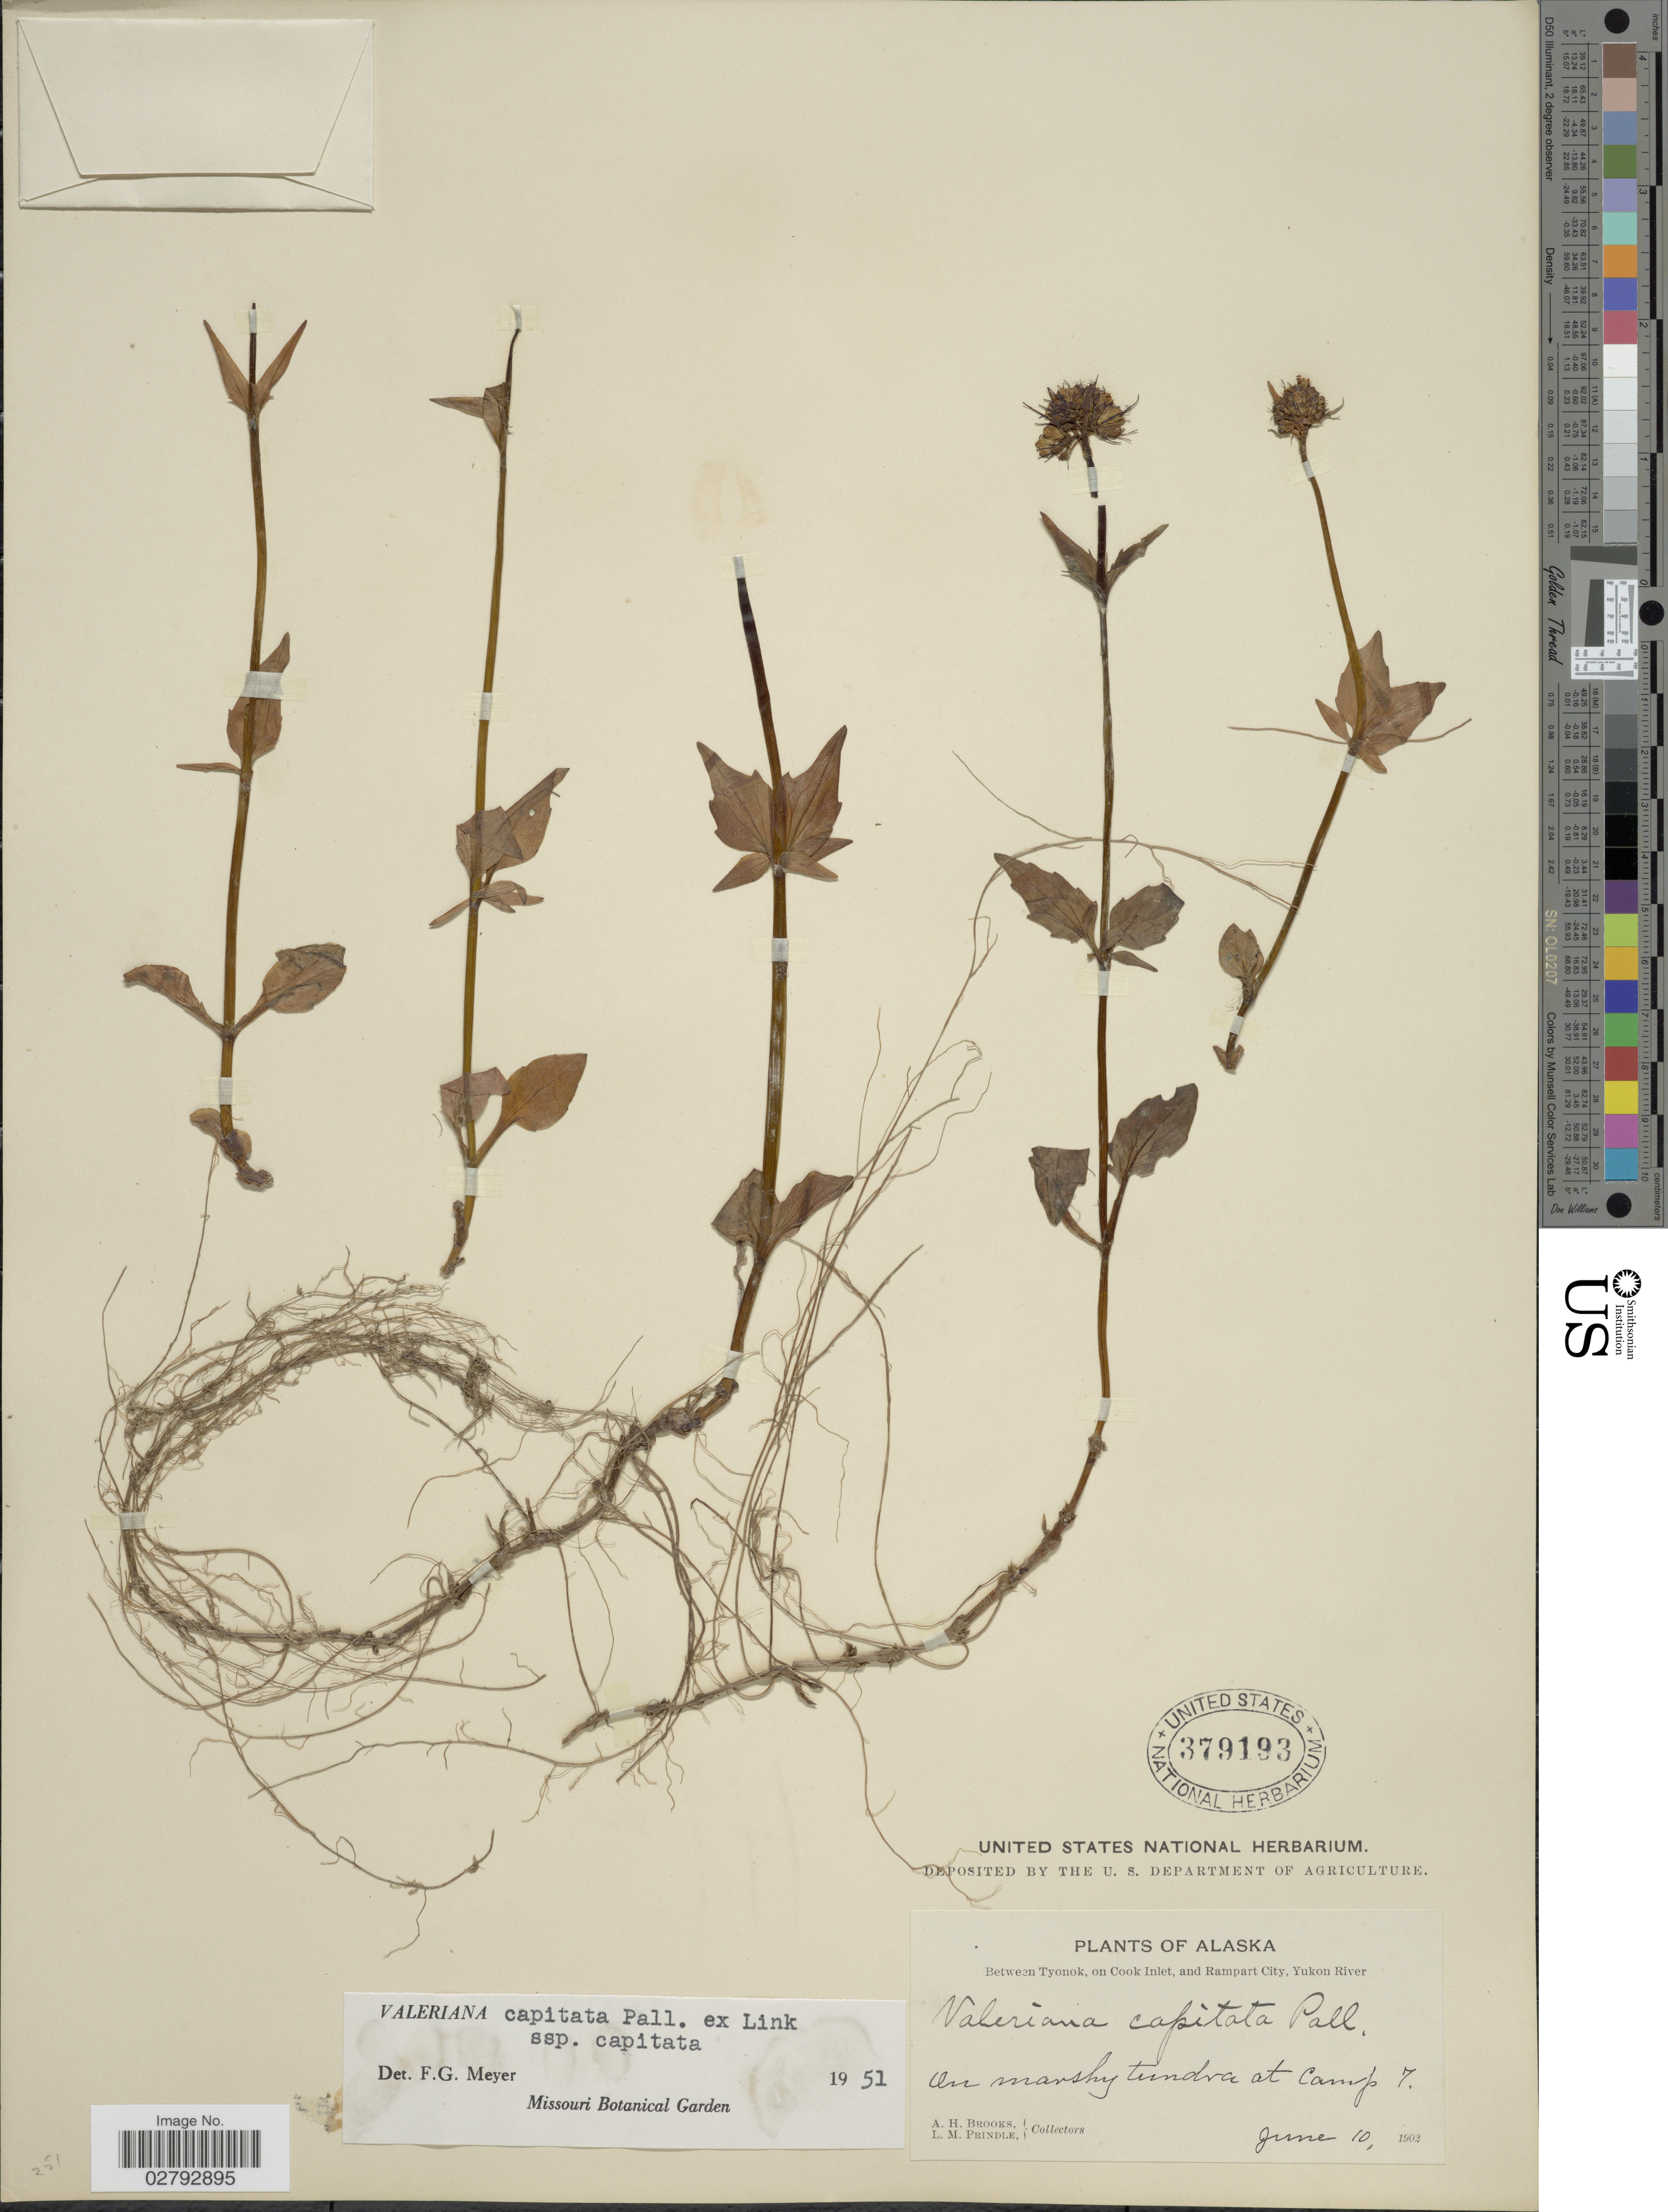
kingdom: Plantae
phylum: Tracheophyta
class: Magnoliopsida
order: Dipsacales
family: Caprifoliaceae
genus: Valeriana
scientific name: Valeriana capitata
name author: Link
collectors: A. Brooks & L. Prindle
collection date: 1902-06-10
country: United States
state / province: Alaska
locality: Between Tyonok, on Cook Inlet, and Rampart City, Yukon River. On marshy tundra at Camp 7.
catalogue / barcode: US 379193